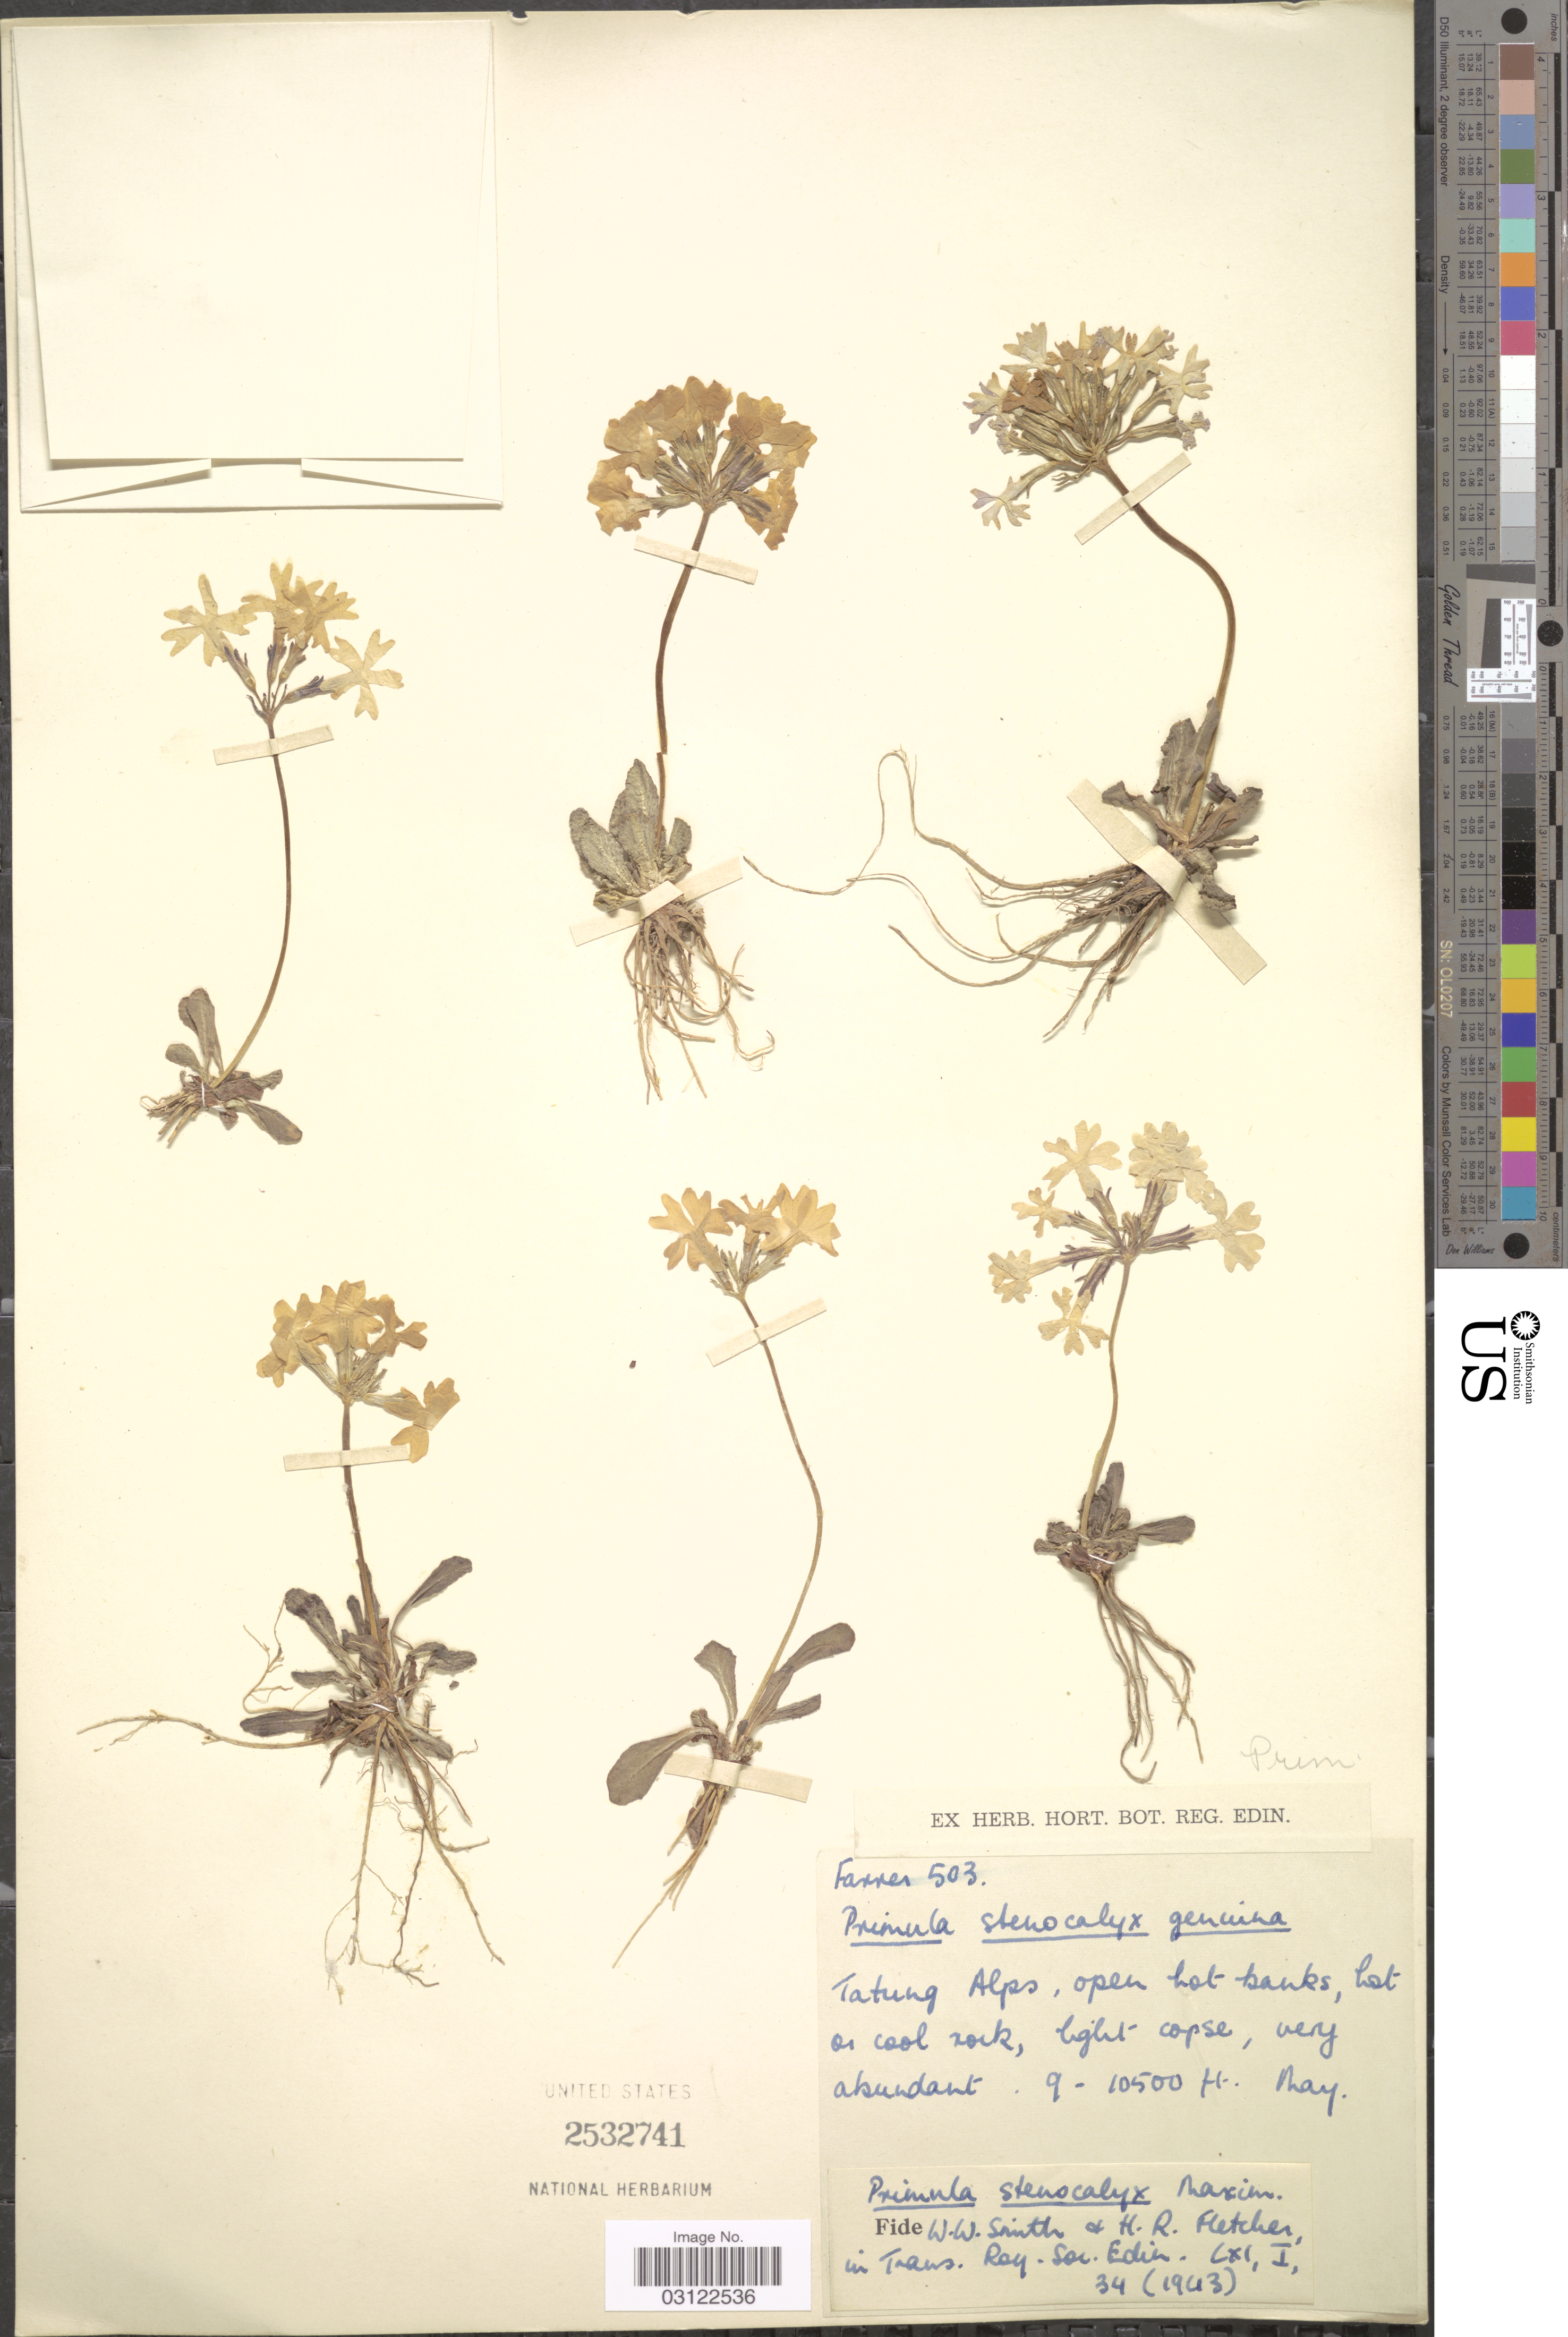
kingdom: Plantae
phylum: Tracheophyta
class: Magnoliopsida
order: Ericales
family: Primulaceae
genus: Primula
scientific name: Primula stenocalyx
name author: Maxim.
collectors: R. Farrer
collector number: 503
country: China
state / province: Gansu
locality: Tatung Alps.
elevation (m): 2743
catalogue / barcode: US 2532741